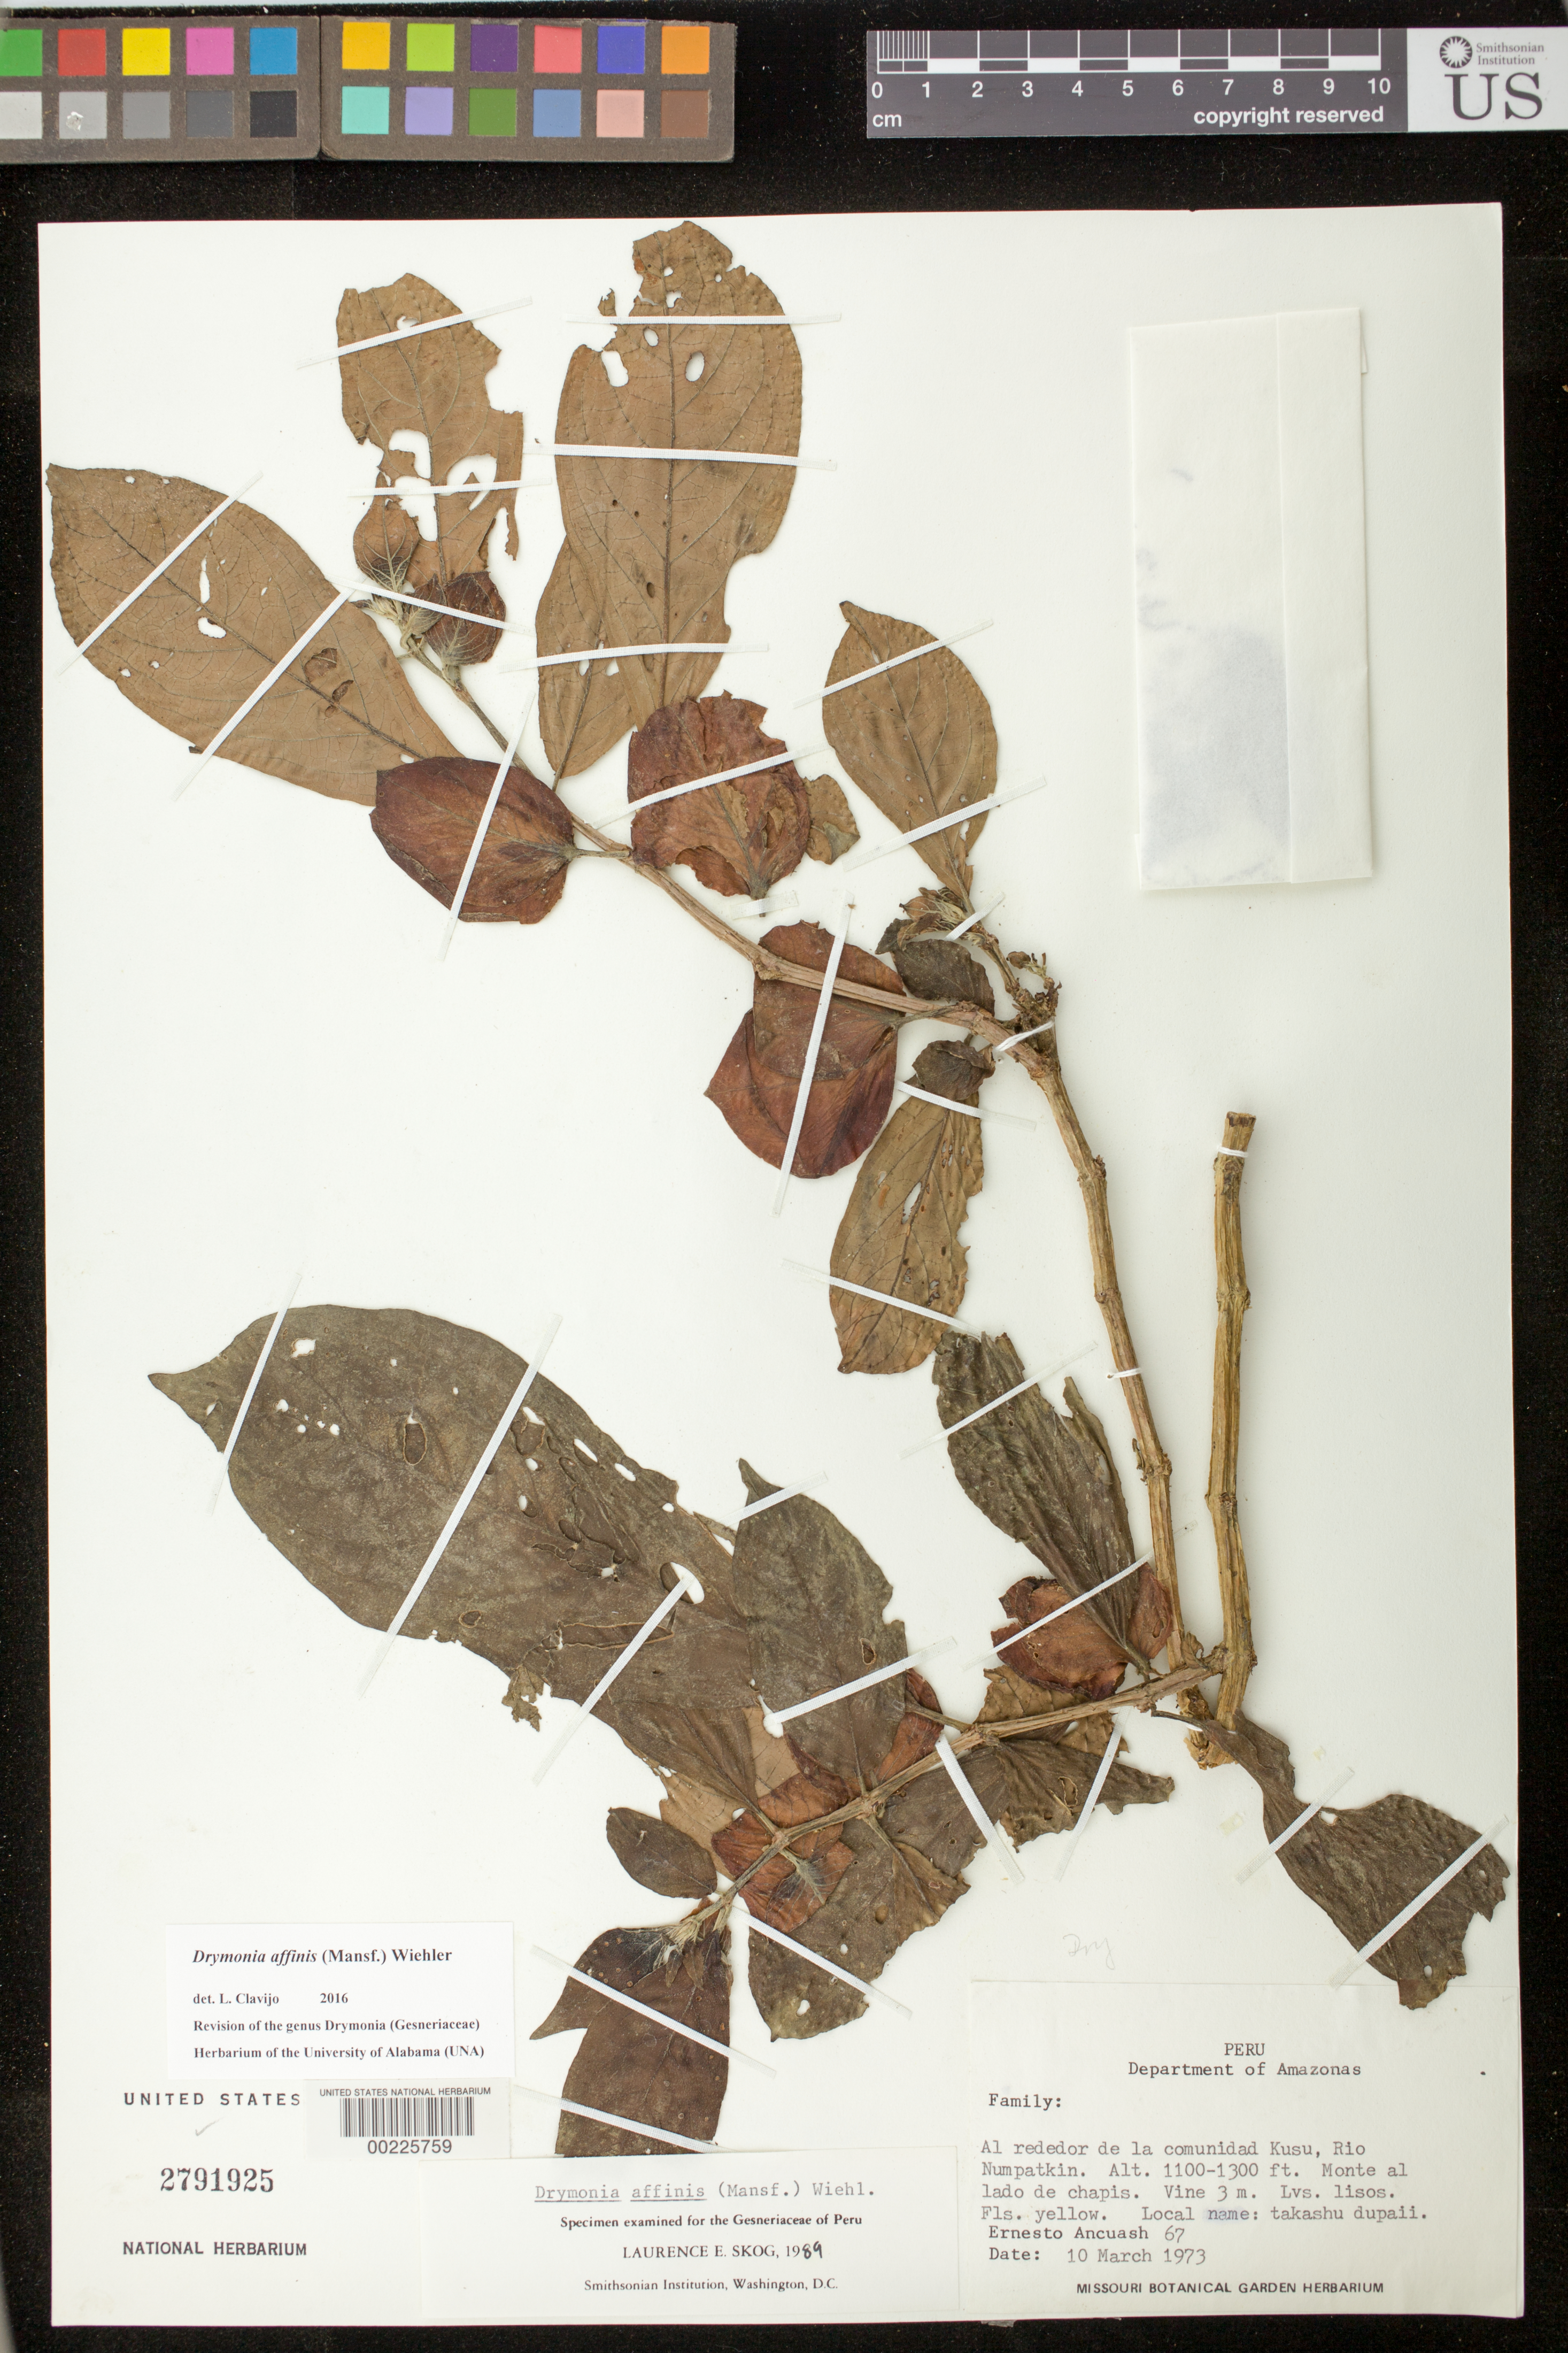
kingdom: Plantae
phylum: Tracheophyta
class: Magnoliopsida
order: Lamiales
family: Gesneriaceae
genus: Drymonia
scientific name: Drymonia affinis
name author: (Mansf.) Wiehler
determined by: Skog, Laurence E.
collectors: E. Ancuash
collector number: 67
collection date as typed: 10 Mar 1973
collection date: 1973-03-10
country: Peru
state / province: Amazonas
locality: Alrededor de la comunidad Kusu, Rio Numpatkin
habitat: Monte al lado de chapis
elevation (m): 335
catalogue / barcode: US 2791925